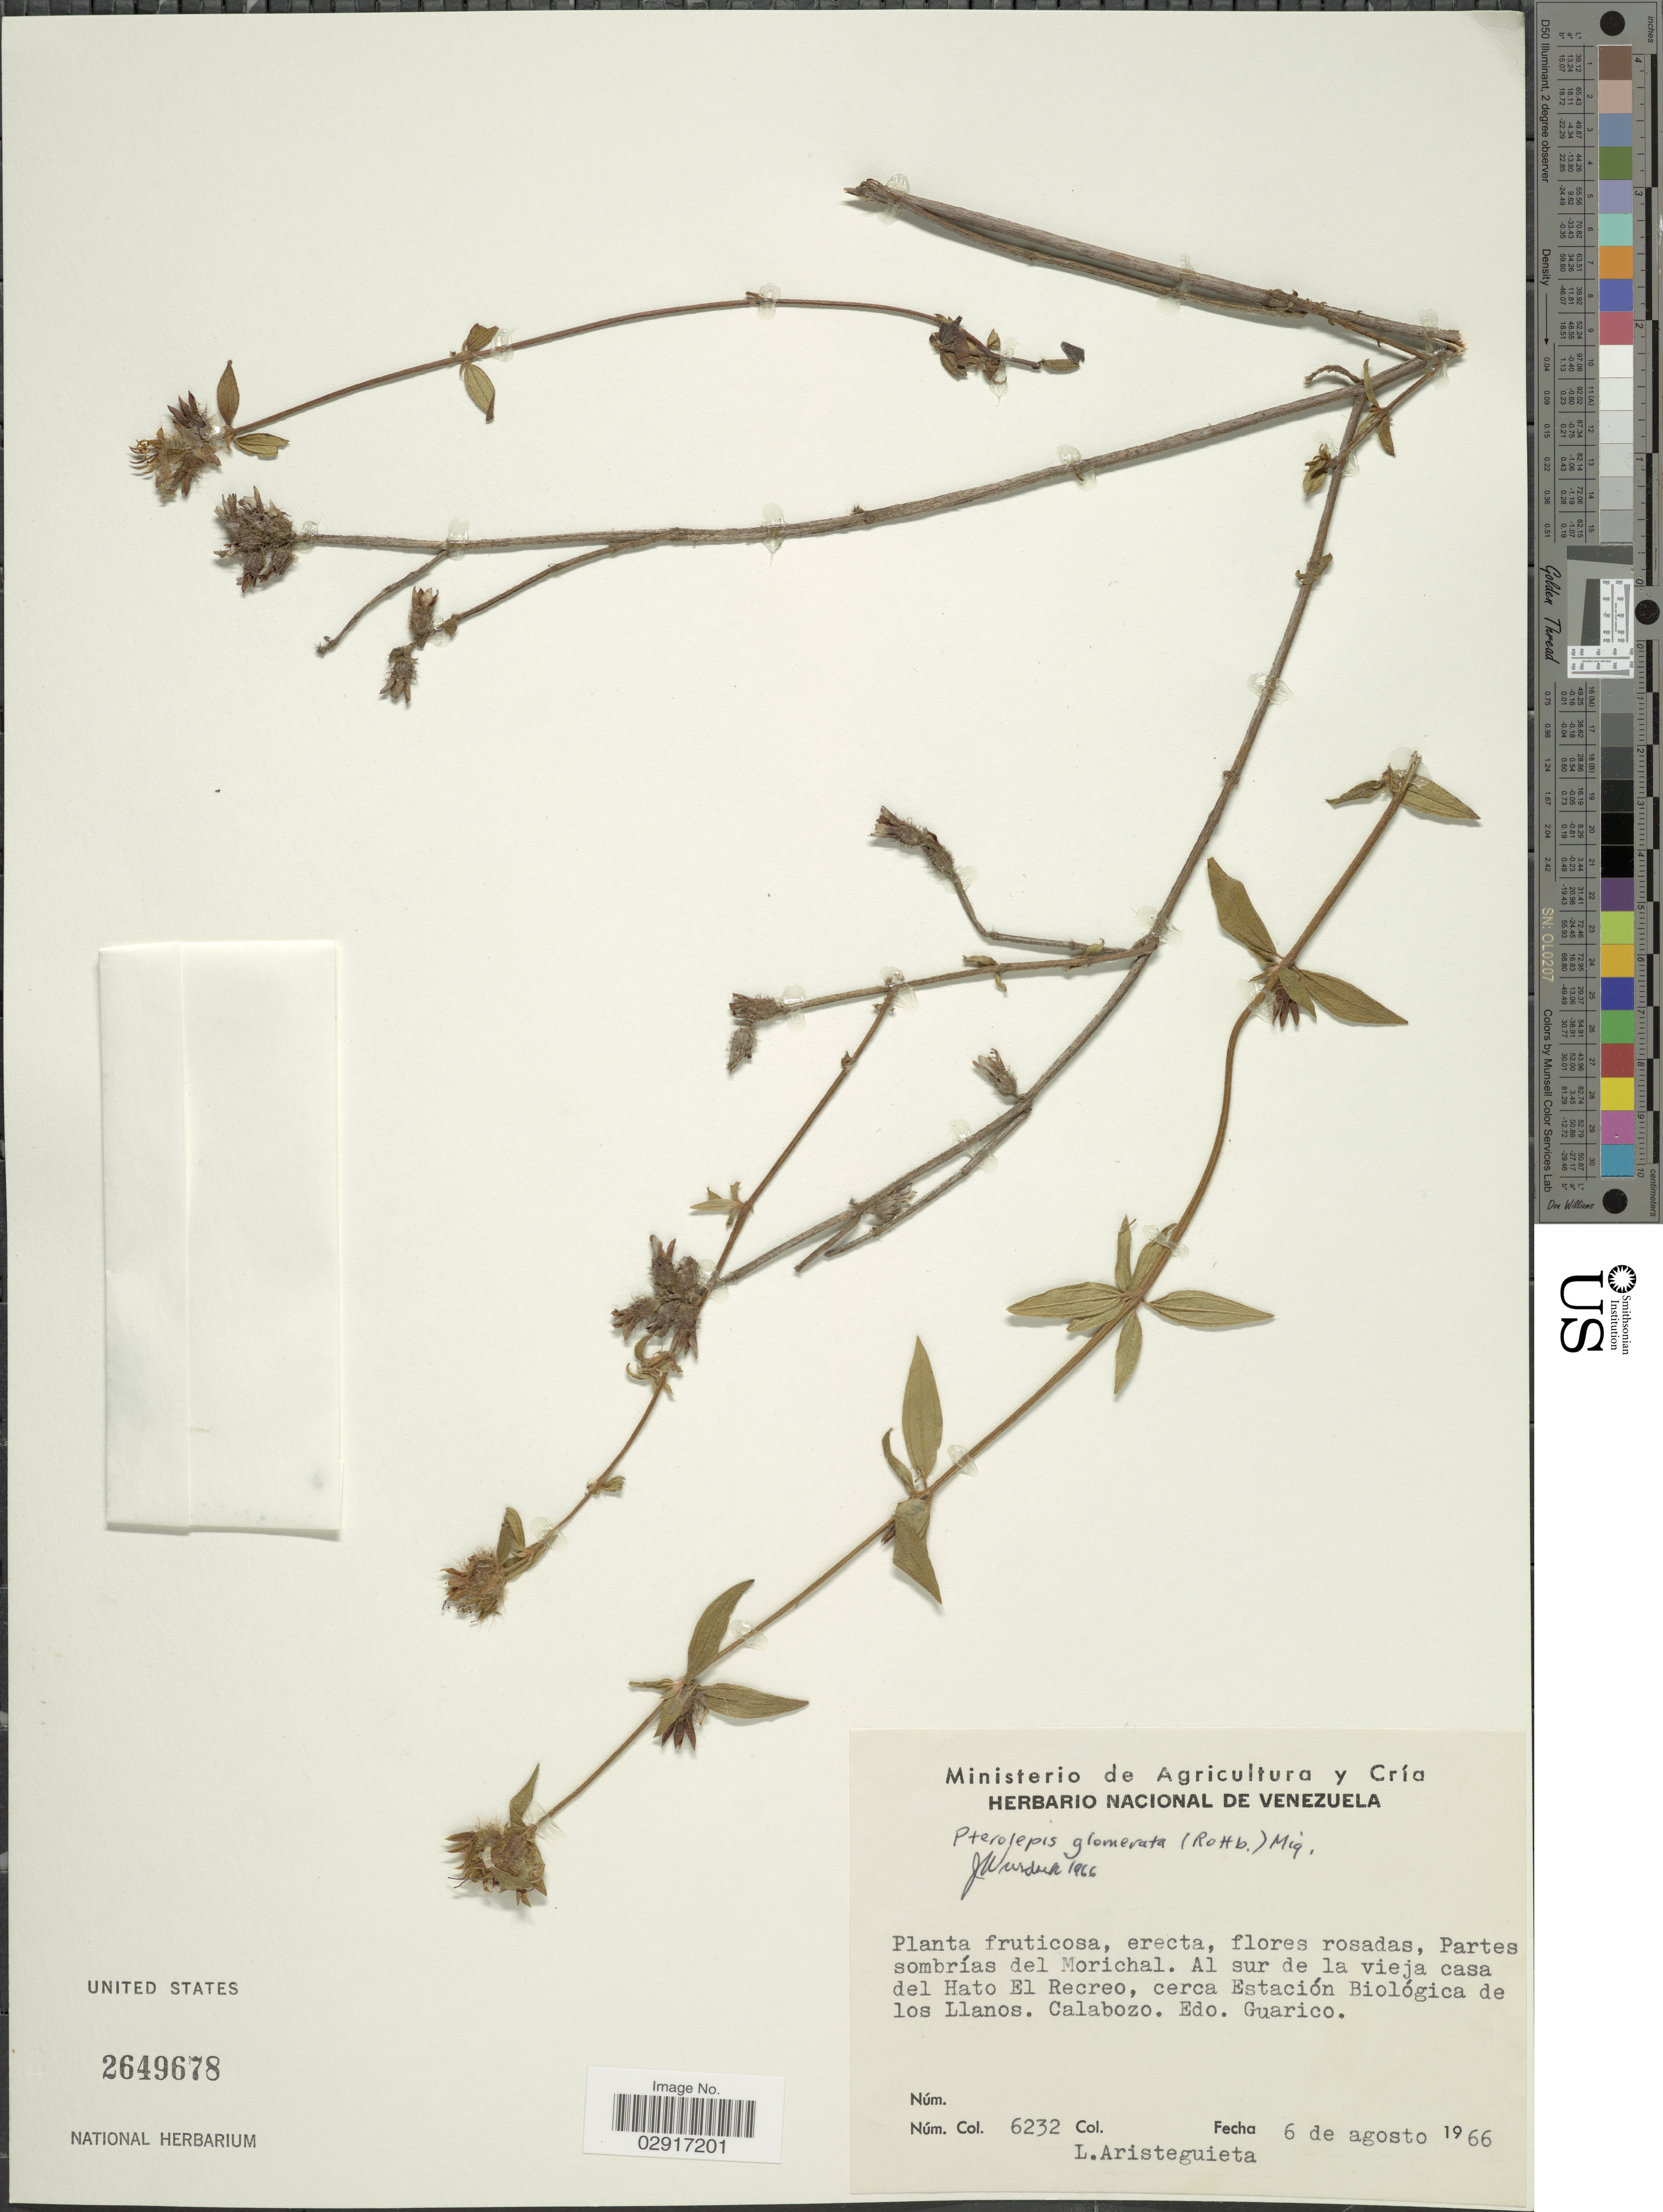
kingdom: Plantae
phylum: Tracheophyta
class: Magnoliopsida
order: Myrtales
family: Melastomataceae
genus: Pterolepis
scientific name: Pterolepis glomerata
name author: (Rottb.) Miq.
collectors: L. Aristeguieta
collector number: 6232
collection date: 1966-08-06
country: Venezuela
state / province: Guárico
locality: Partes sombrías del Morichal. al sur de la vieja cada del Hayo El Recreo, cerca Estación Biológica de los Llanos. Calabozo.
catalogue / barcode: US 2649678